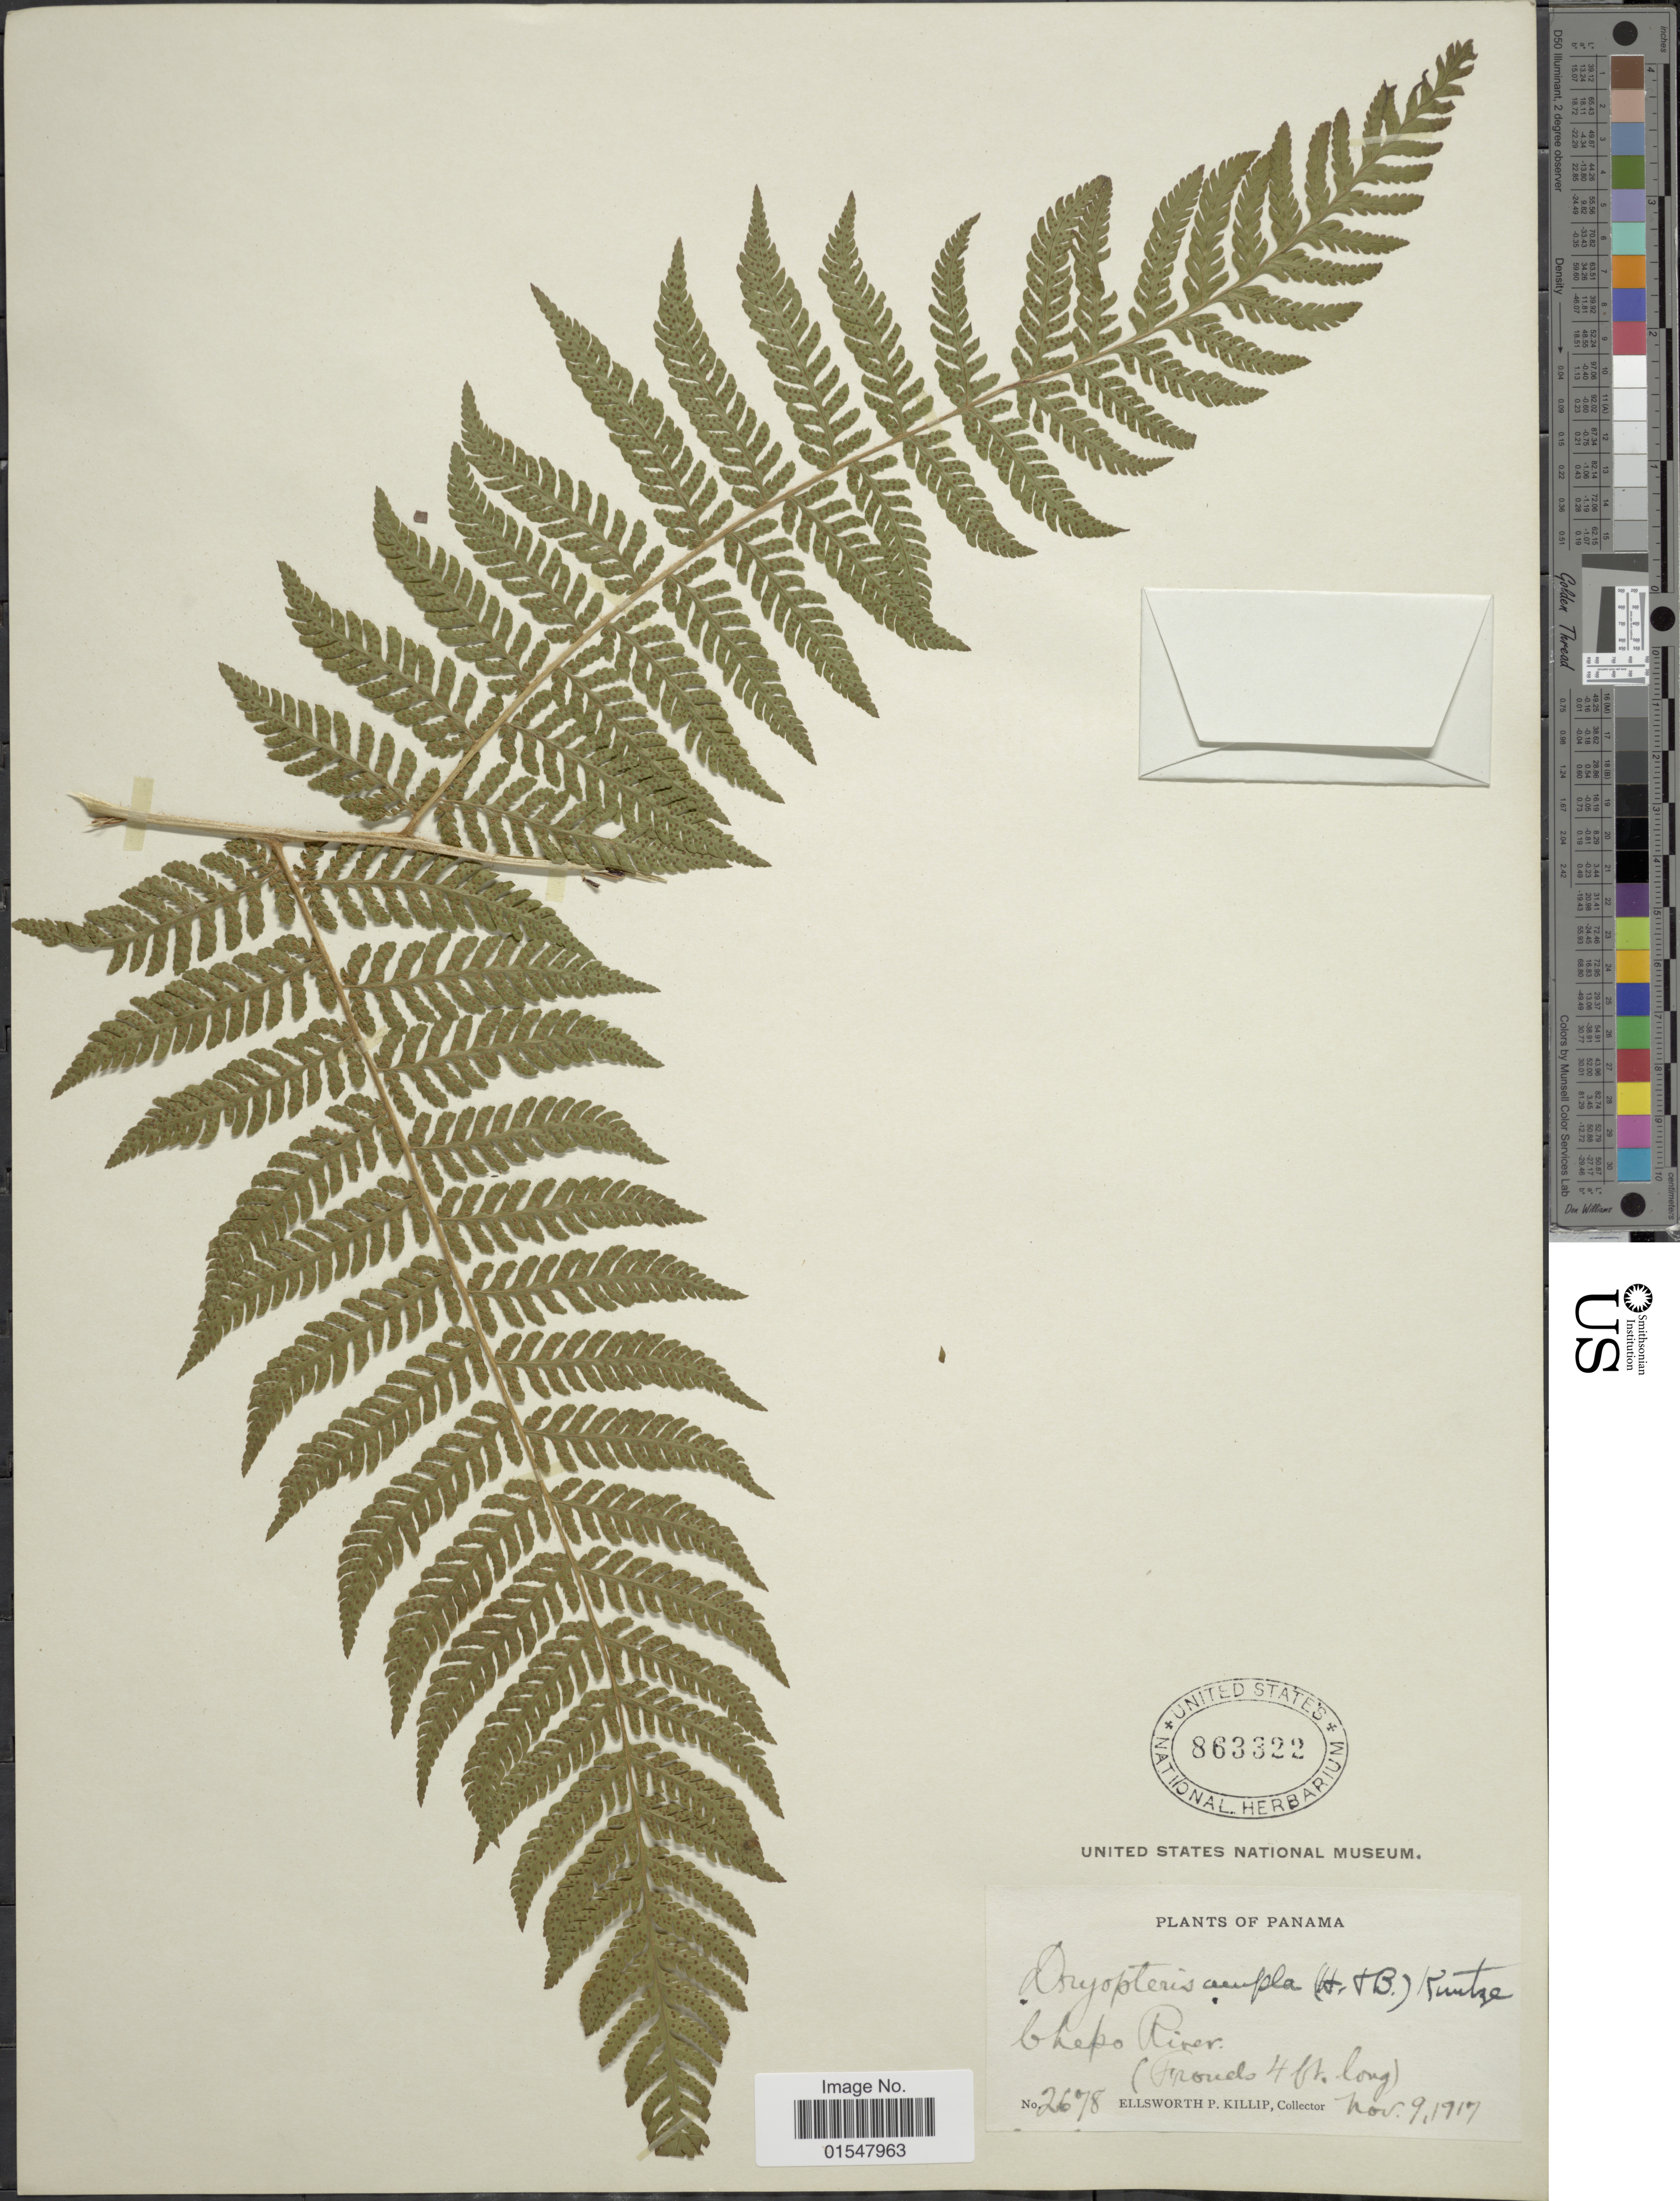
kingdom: Plantae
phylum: Tracheophyta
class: Polypodiopsida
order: Polypodiales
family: Dryopteridaceae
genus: Ctenitis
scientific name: Ctenitis sloanei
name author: (Poepp. ex Spreng.) C.V. Morton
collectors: E. P. Killip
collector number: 2678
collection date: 1917-11-09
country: Panama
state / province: Panamá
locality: Chepo River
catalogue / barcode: US 863322